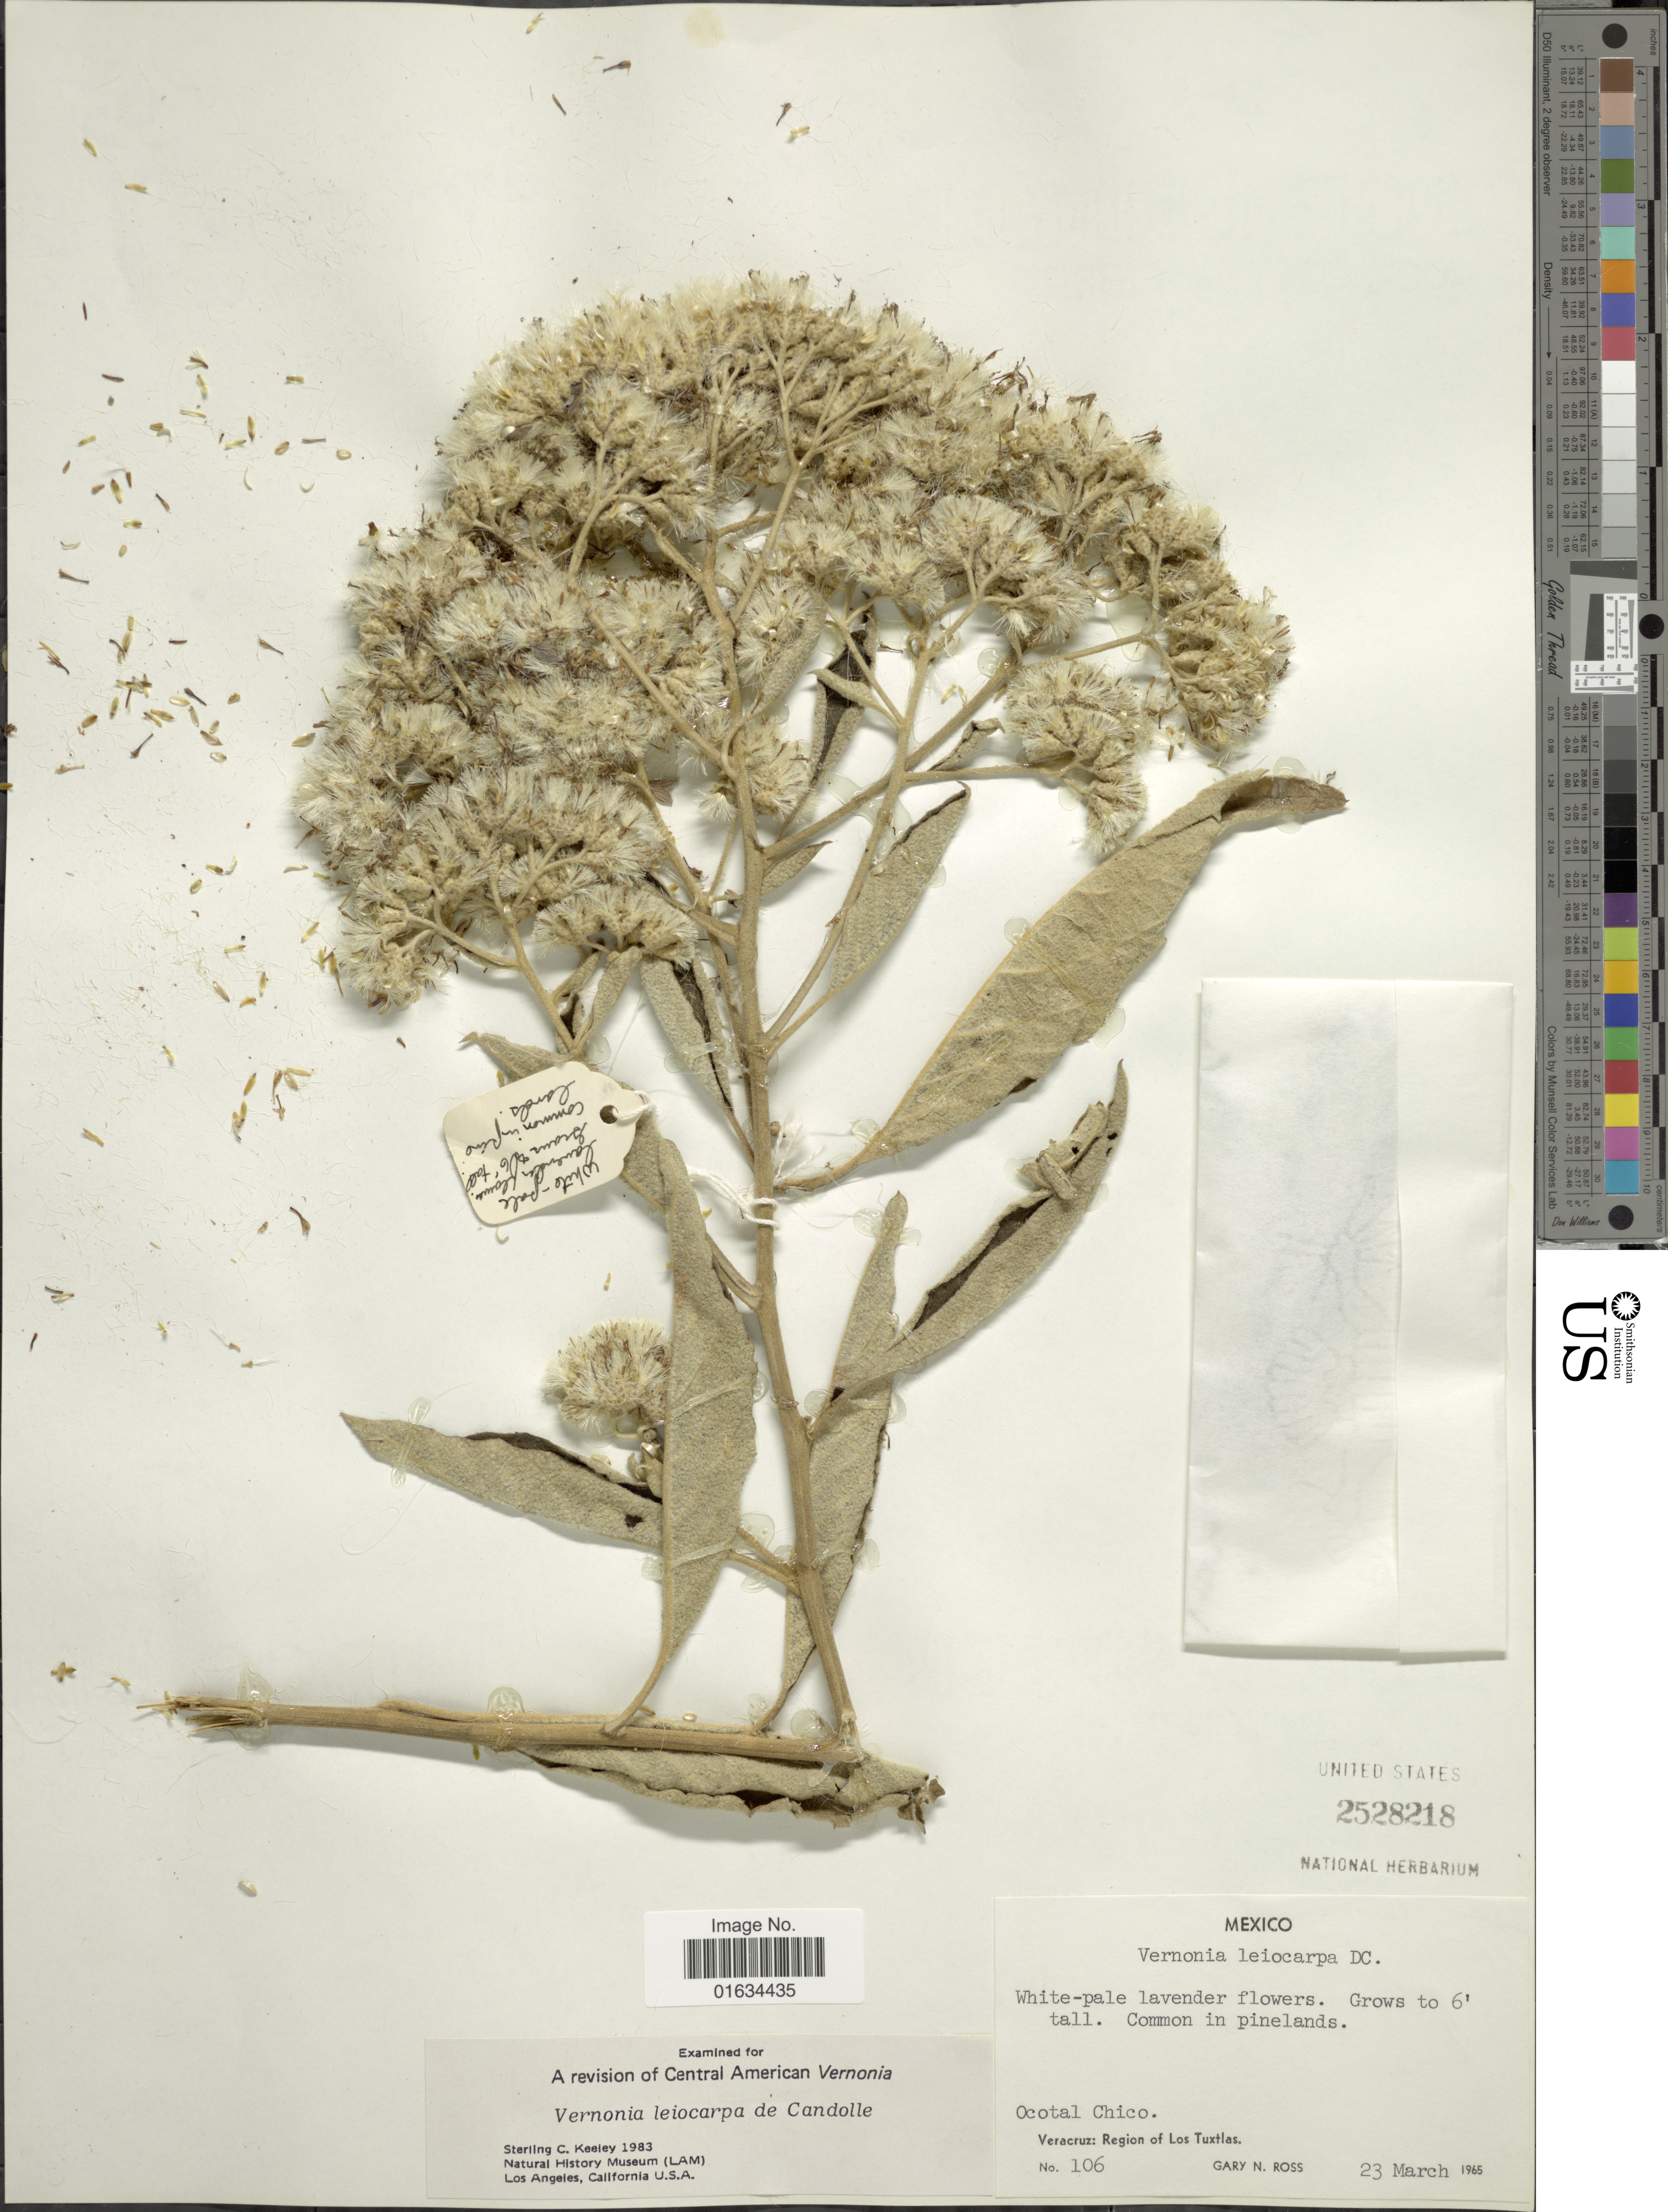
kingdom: Plantae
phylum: Tracheophyta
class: Magnoliopsida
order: Asterales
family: Asteraceae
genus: Eremosis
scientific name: Eremosis leiocarpa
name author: (DC.) Gleason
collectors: G. N. Ross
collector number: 106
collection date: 1965-03-23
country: Mexico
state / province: Veracruz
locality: Veracruz: Region of Los Tuxtlas, Ocotal Chico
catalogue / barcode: US 2528218